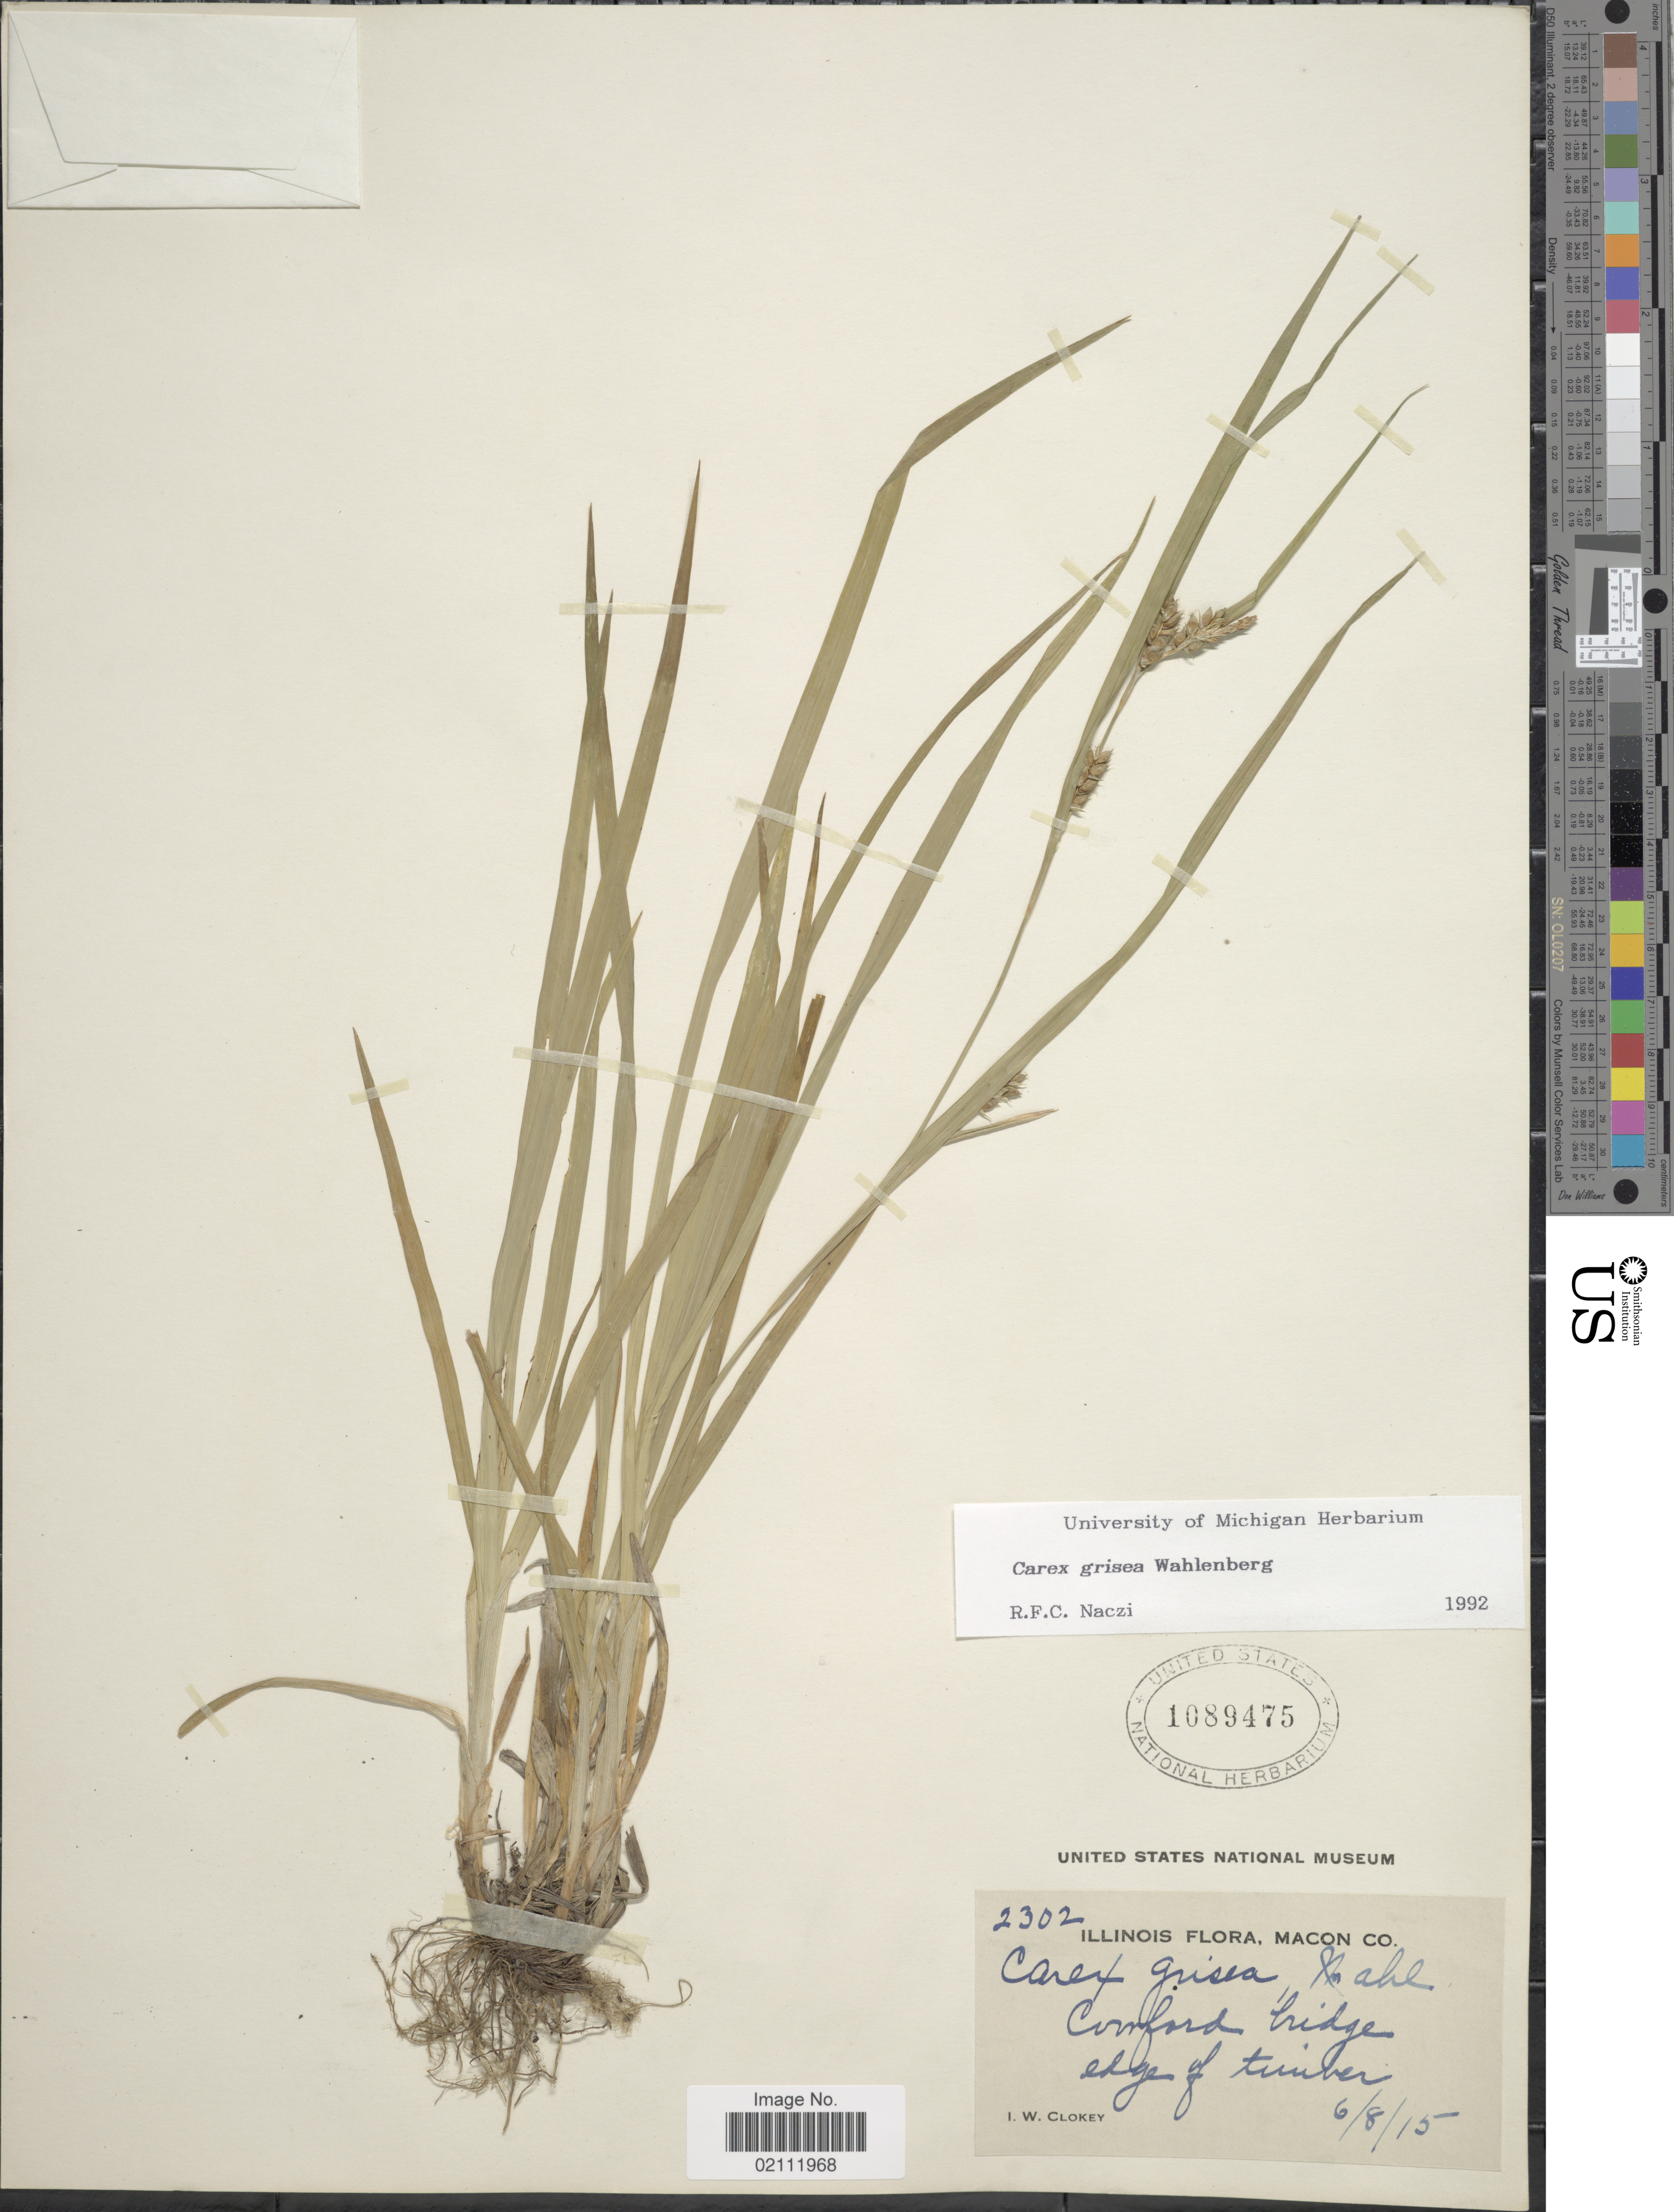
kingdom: Plantae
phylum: Tracheophyta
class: Liliopsida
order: Poales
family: Cyperaceae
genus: Carex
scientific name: Carex grisea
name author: Wahlenb.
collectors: I. W. Clokey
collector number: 2302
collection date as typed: Transcribed d/m/y: 8/6/15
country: United States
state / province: Illinois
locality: Macon Co. Cowford bridge, edge of timber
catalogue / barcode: US 1089475